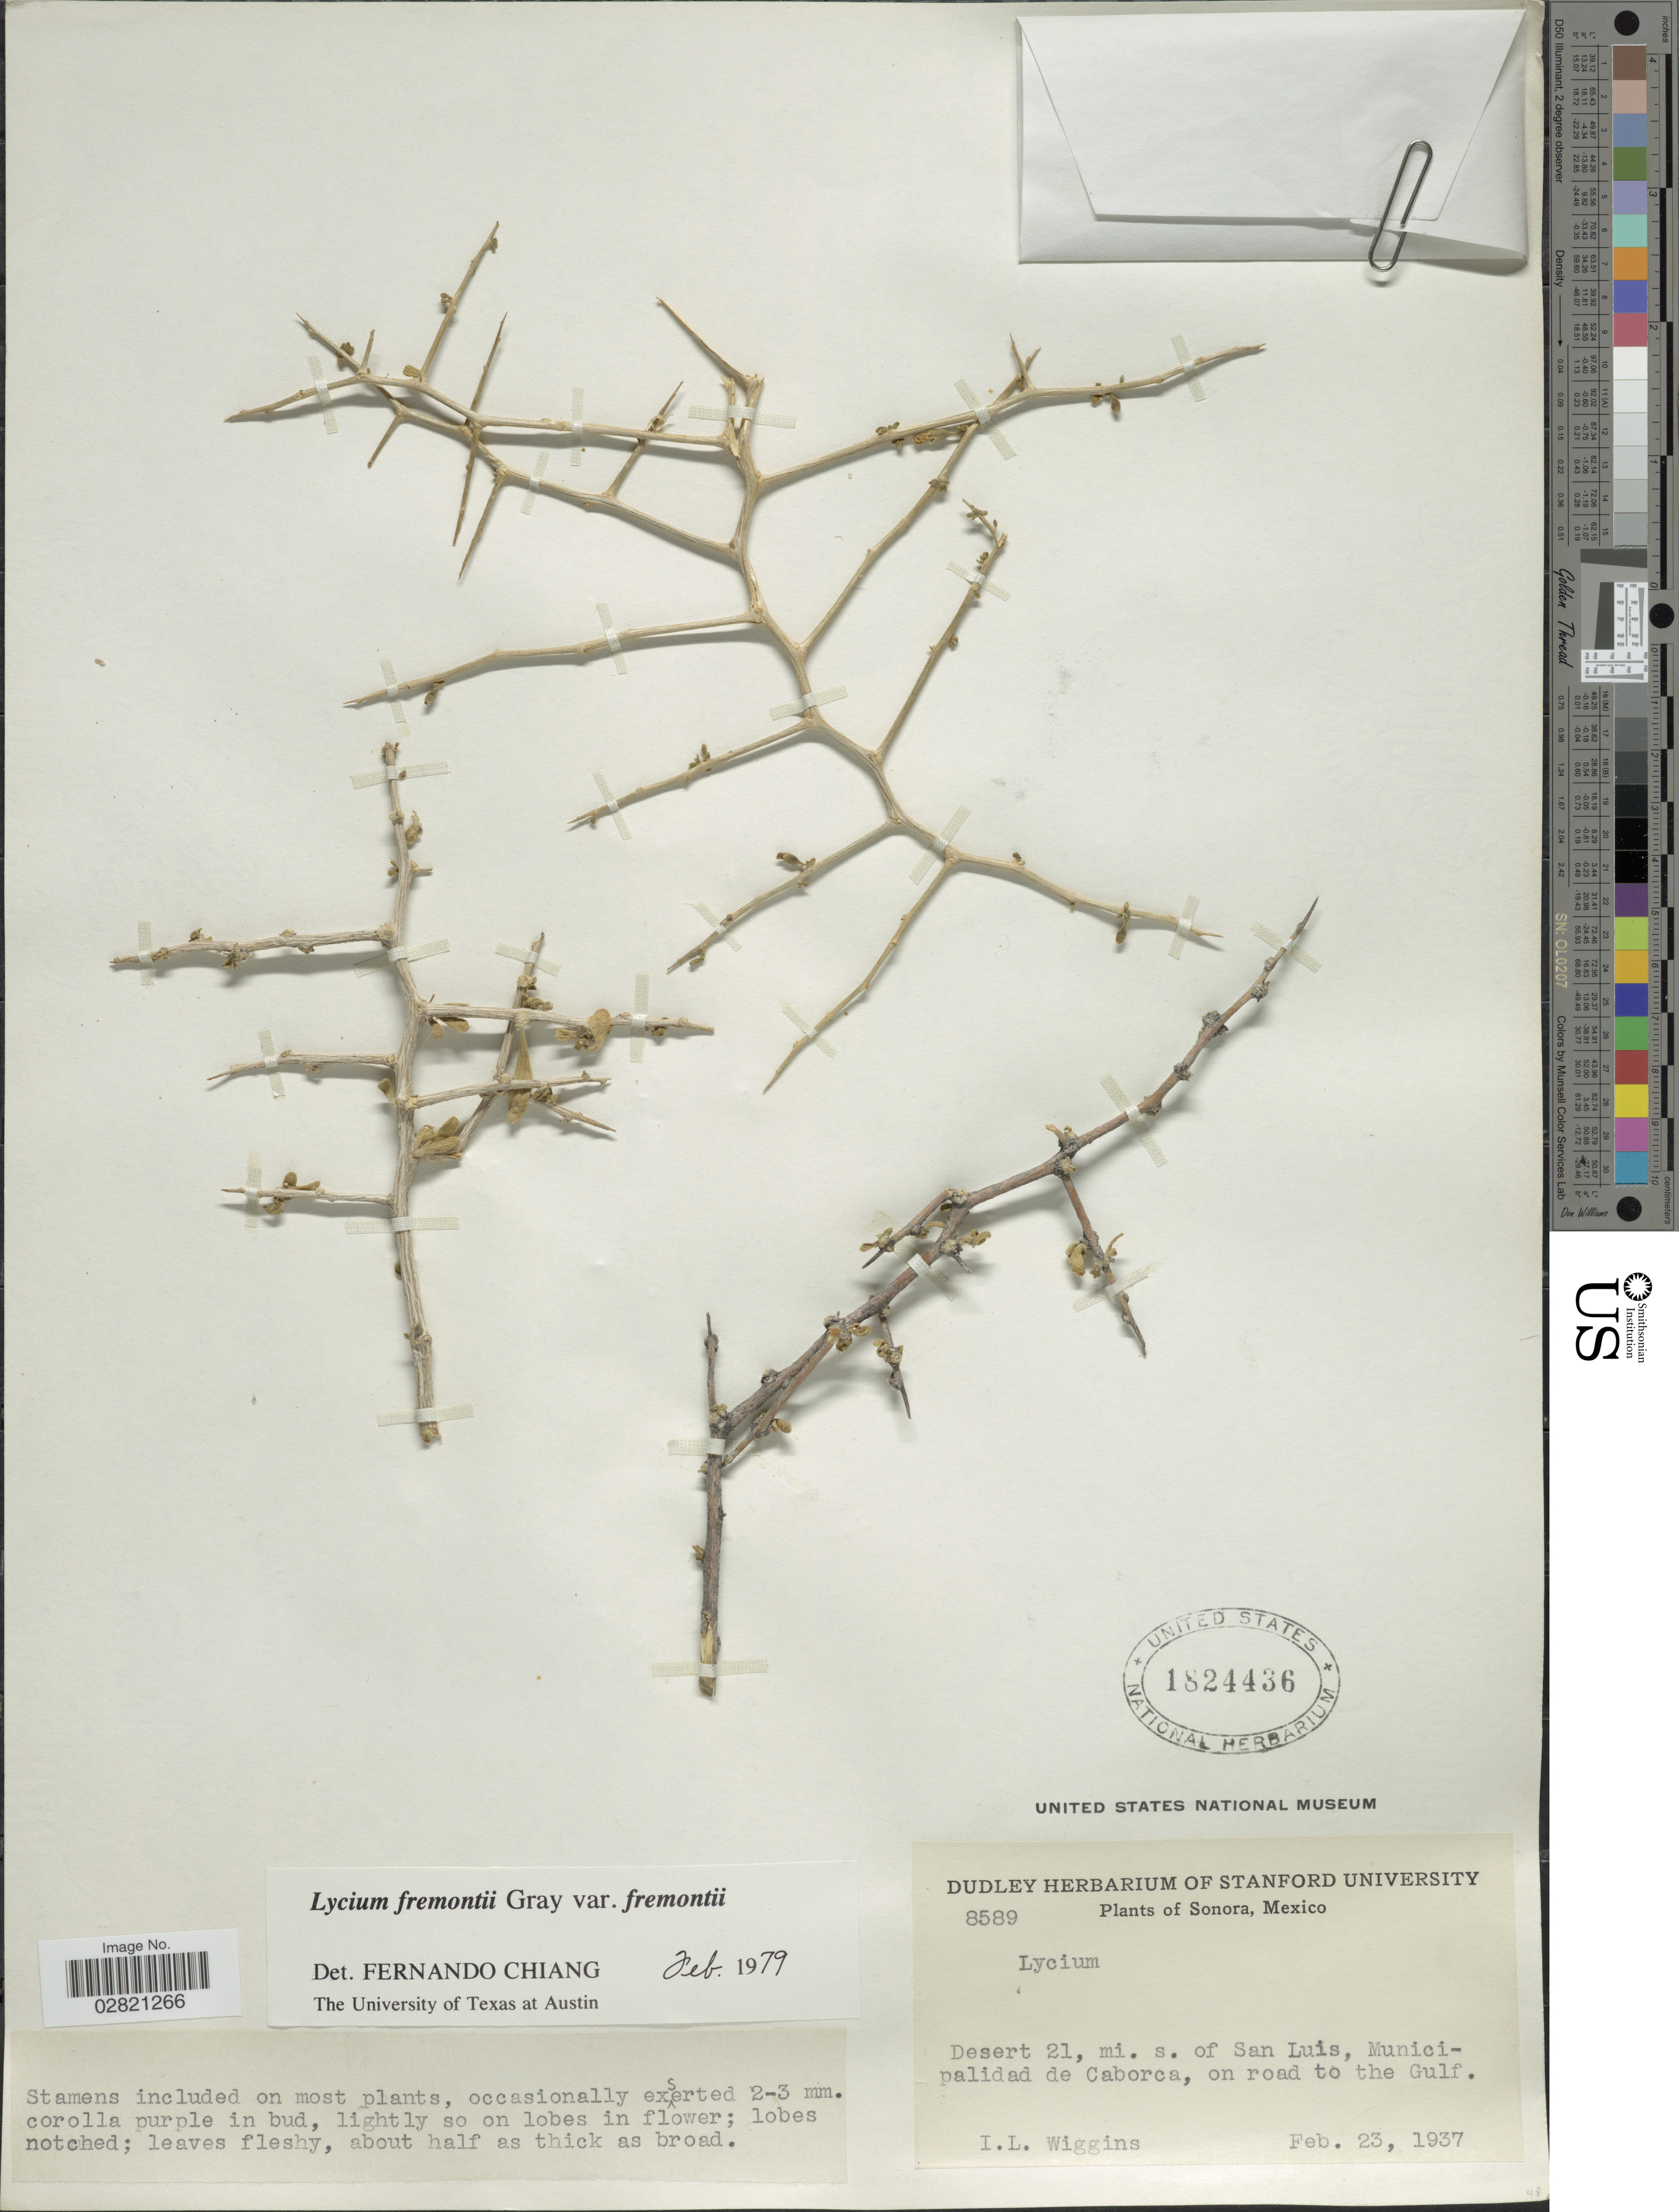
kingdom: Plantae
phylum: Tracheophyta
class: Magnoliopsida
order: Solanales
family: Solanaceae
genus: Lycium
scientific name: Lycium fremontii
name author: A. Gray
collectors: I. L. Wiggins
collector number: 8589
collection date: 1937-02-23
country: Mexico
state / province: Sonora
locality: Desert 21, mi. s. of San Luis, Municipalidad de Caborca, on road to the Gulf.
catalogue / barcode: US 1824436